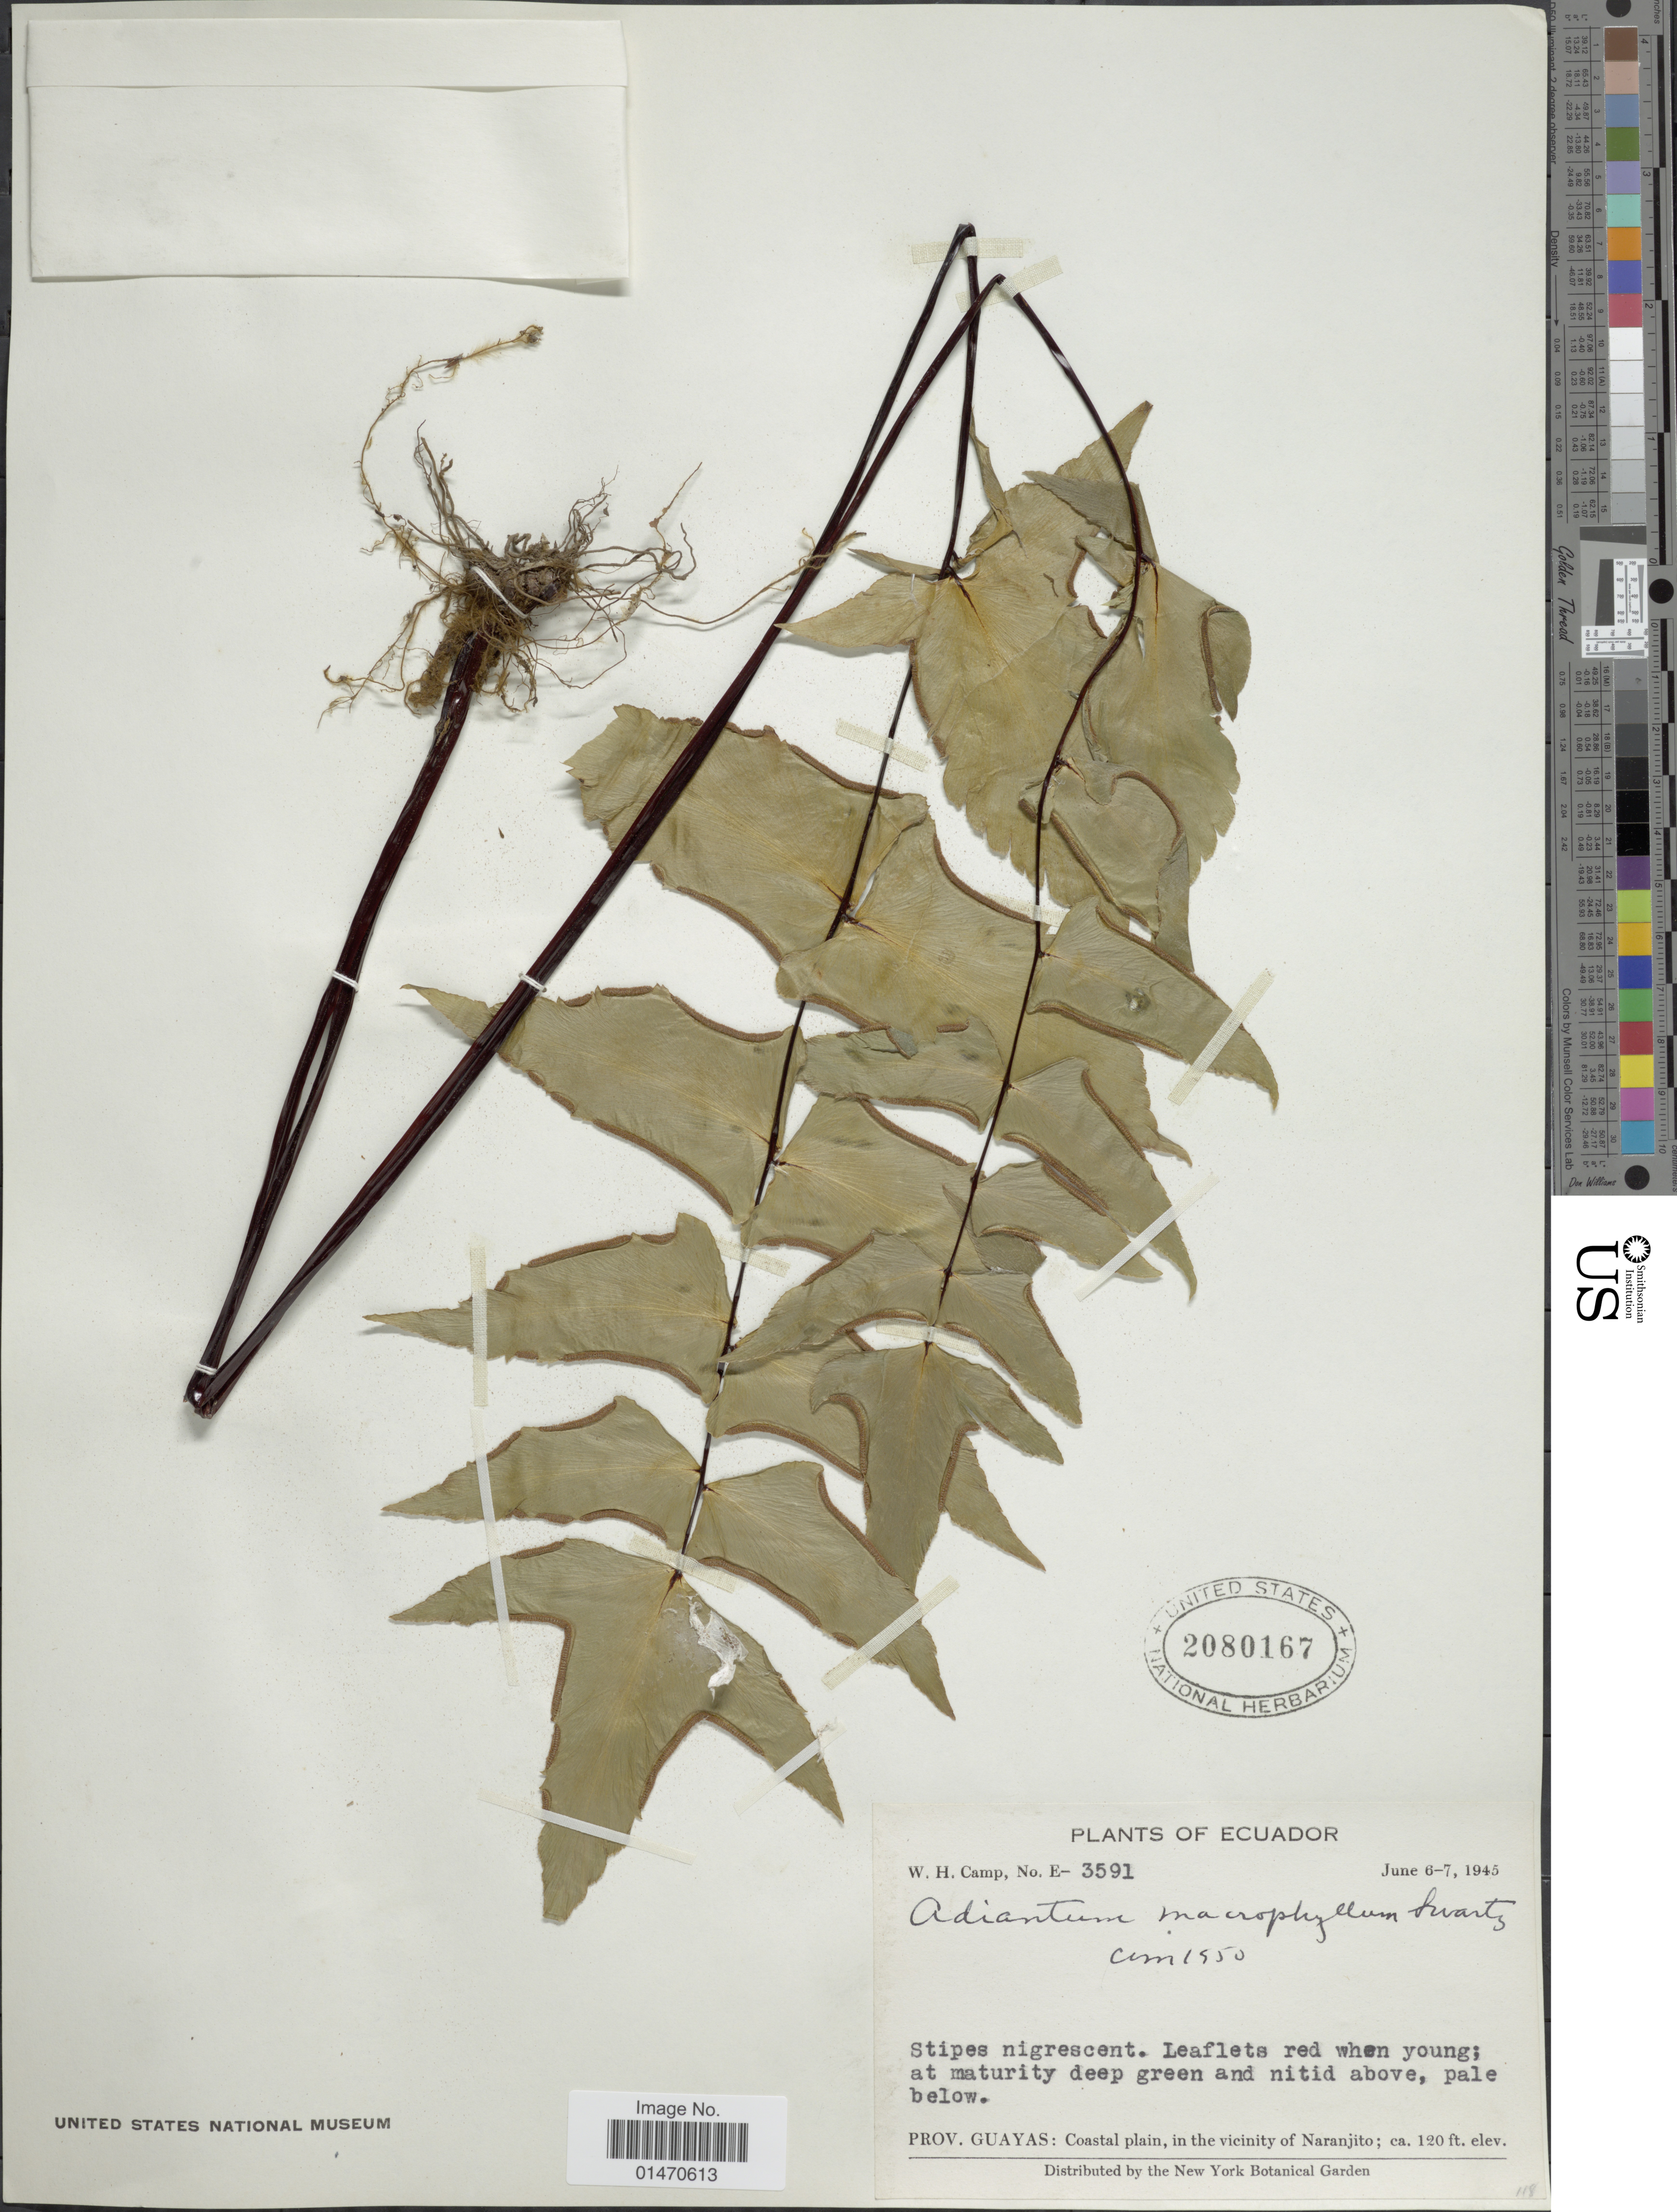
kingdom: Plantae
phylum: Tracheophyta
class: Polypodiopsida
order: Polypodiales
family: Pteridaceae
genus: Adiantum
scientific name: Adiantum macrophyllum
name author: Sw.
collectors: W. H. Camp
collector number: E-3591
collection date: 1945-06-06/1945-06-07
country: Ecuador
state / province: Guayas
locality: Prov. Guayas: Coastal plain, in the vicinity of Naranjito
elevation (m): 37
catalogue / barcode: US 2080167